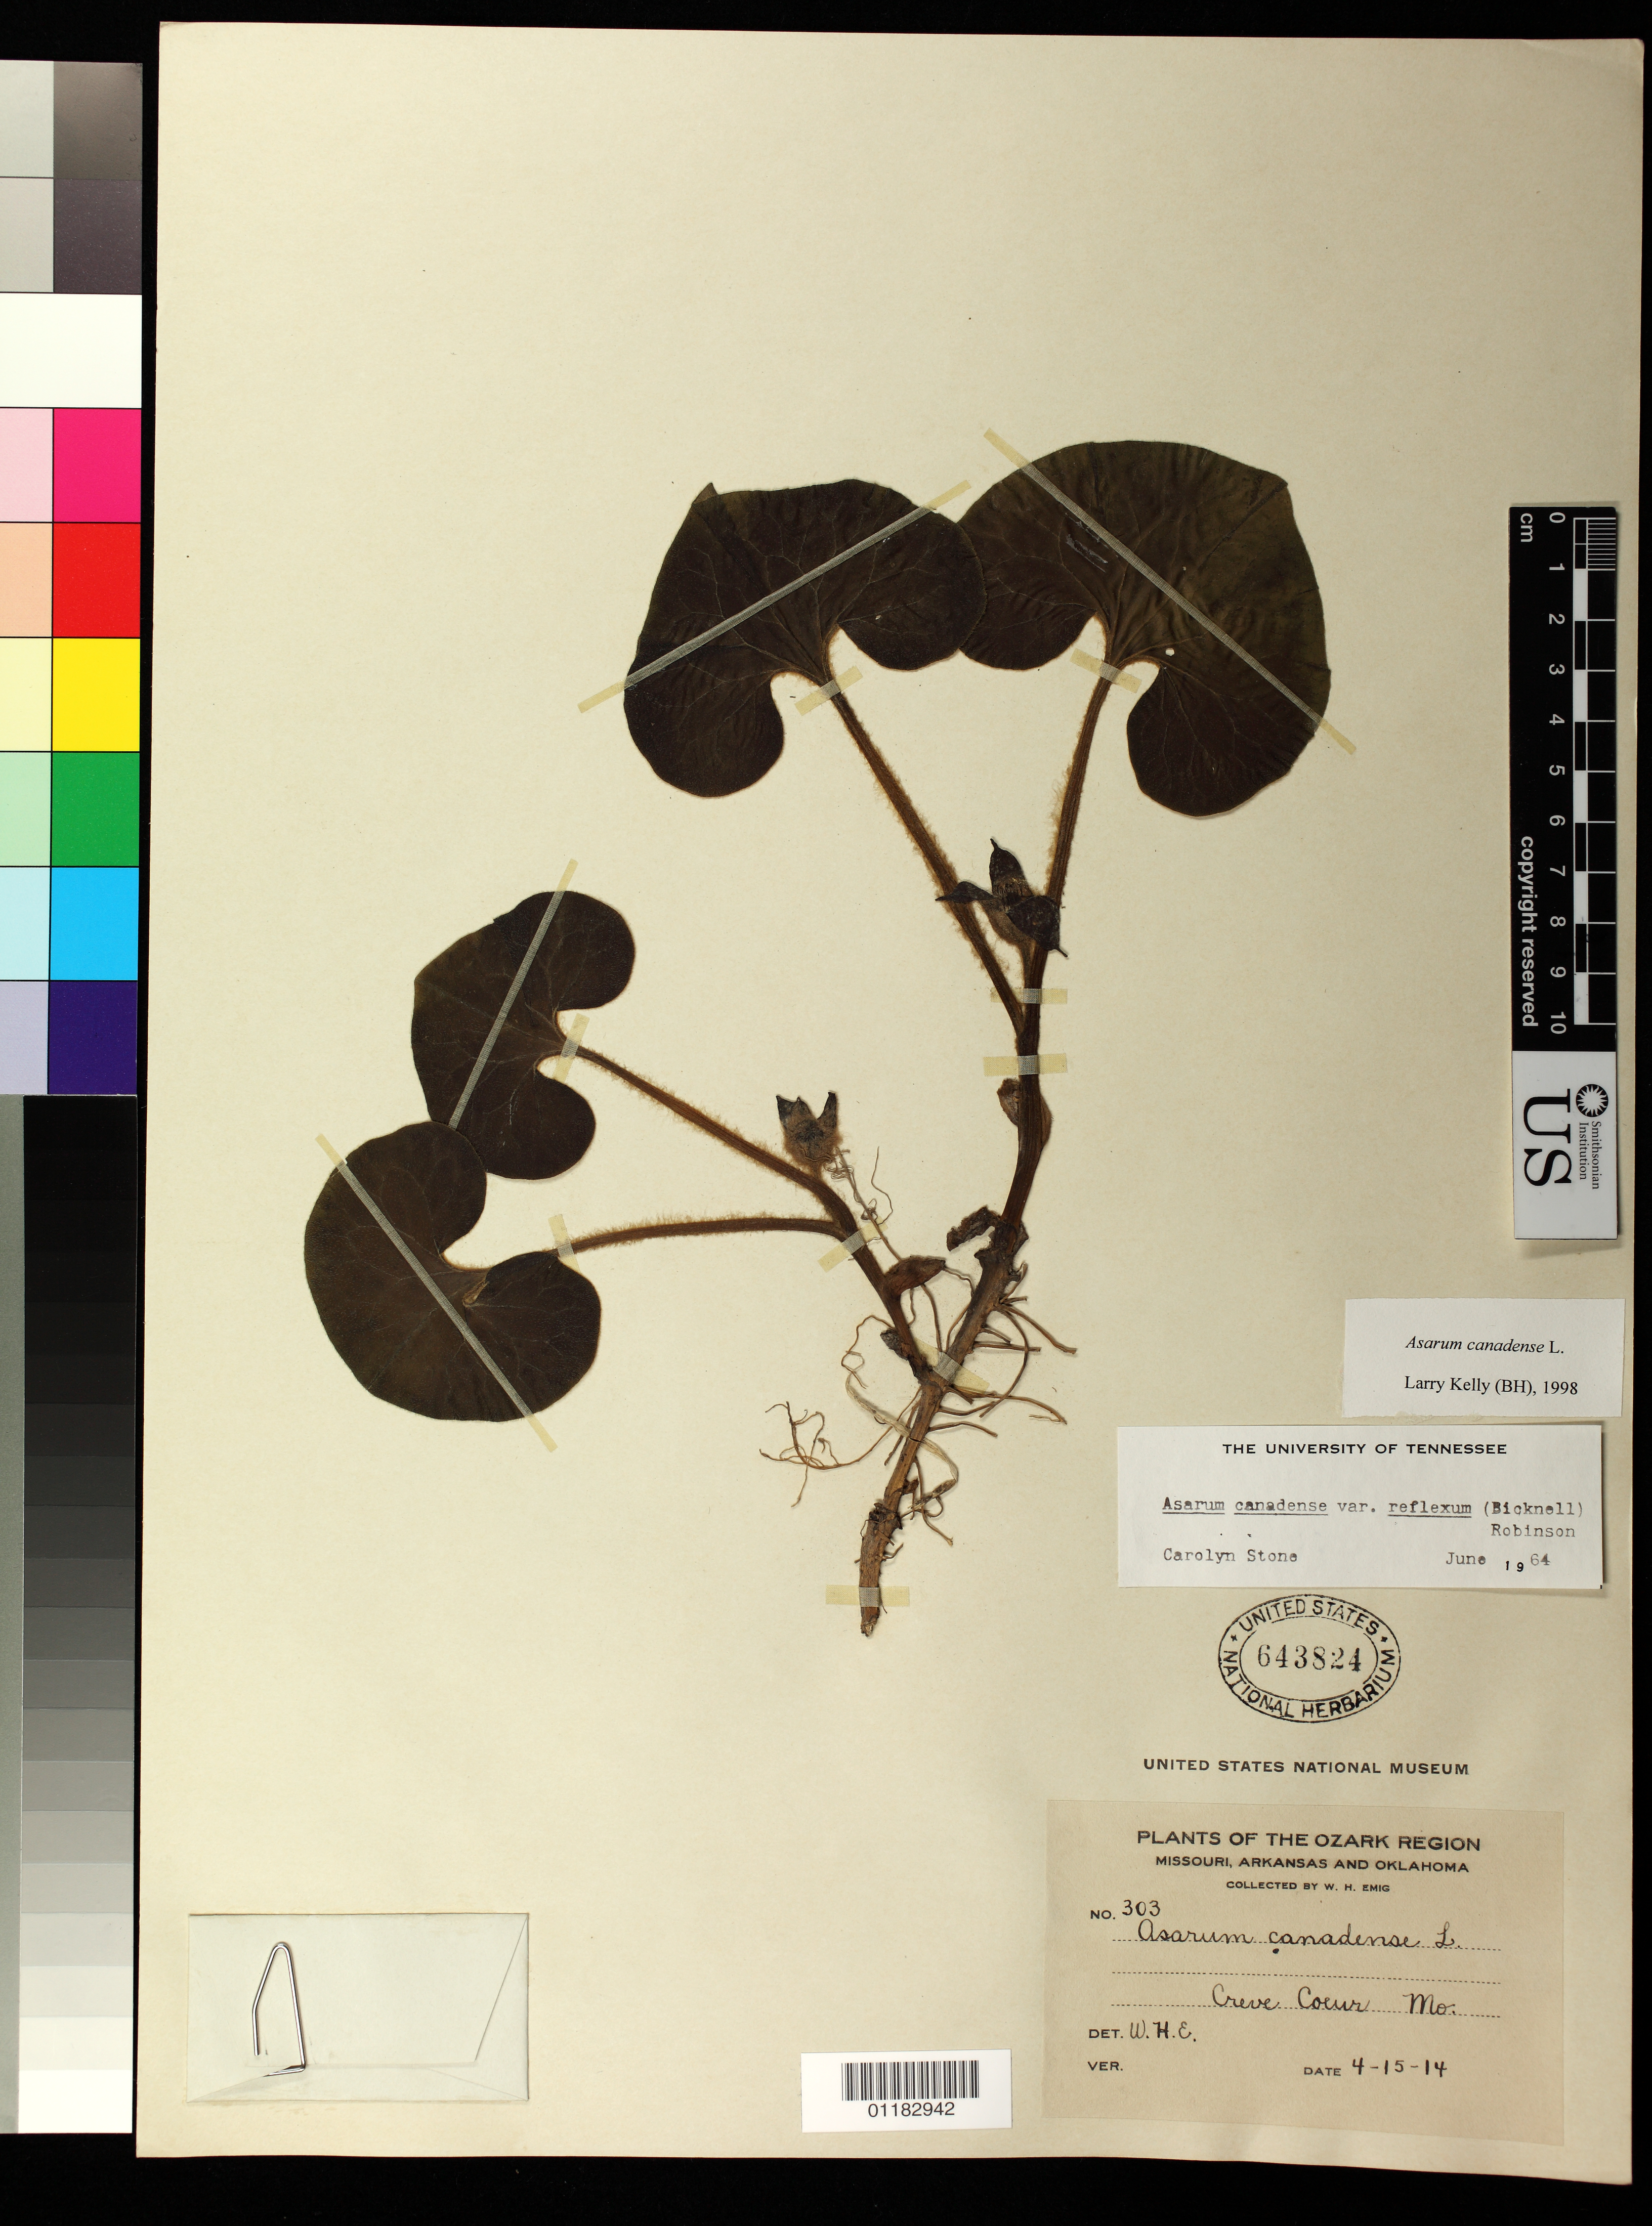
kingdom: Plantae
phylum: Tracheophyta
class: Magnoliopsida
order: Piperales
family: Aristolochiaceae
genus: Asarum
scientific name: Asarum canadense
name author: L.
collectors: W. H. Emig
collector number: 303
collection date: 1914-04-15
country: United States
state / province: Missouri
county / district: St. Louis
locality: Creve Coeur, Saint Louis County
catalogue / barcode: US 643824